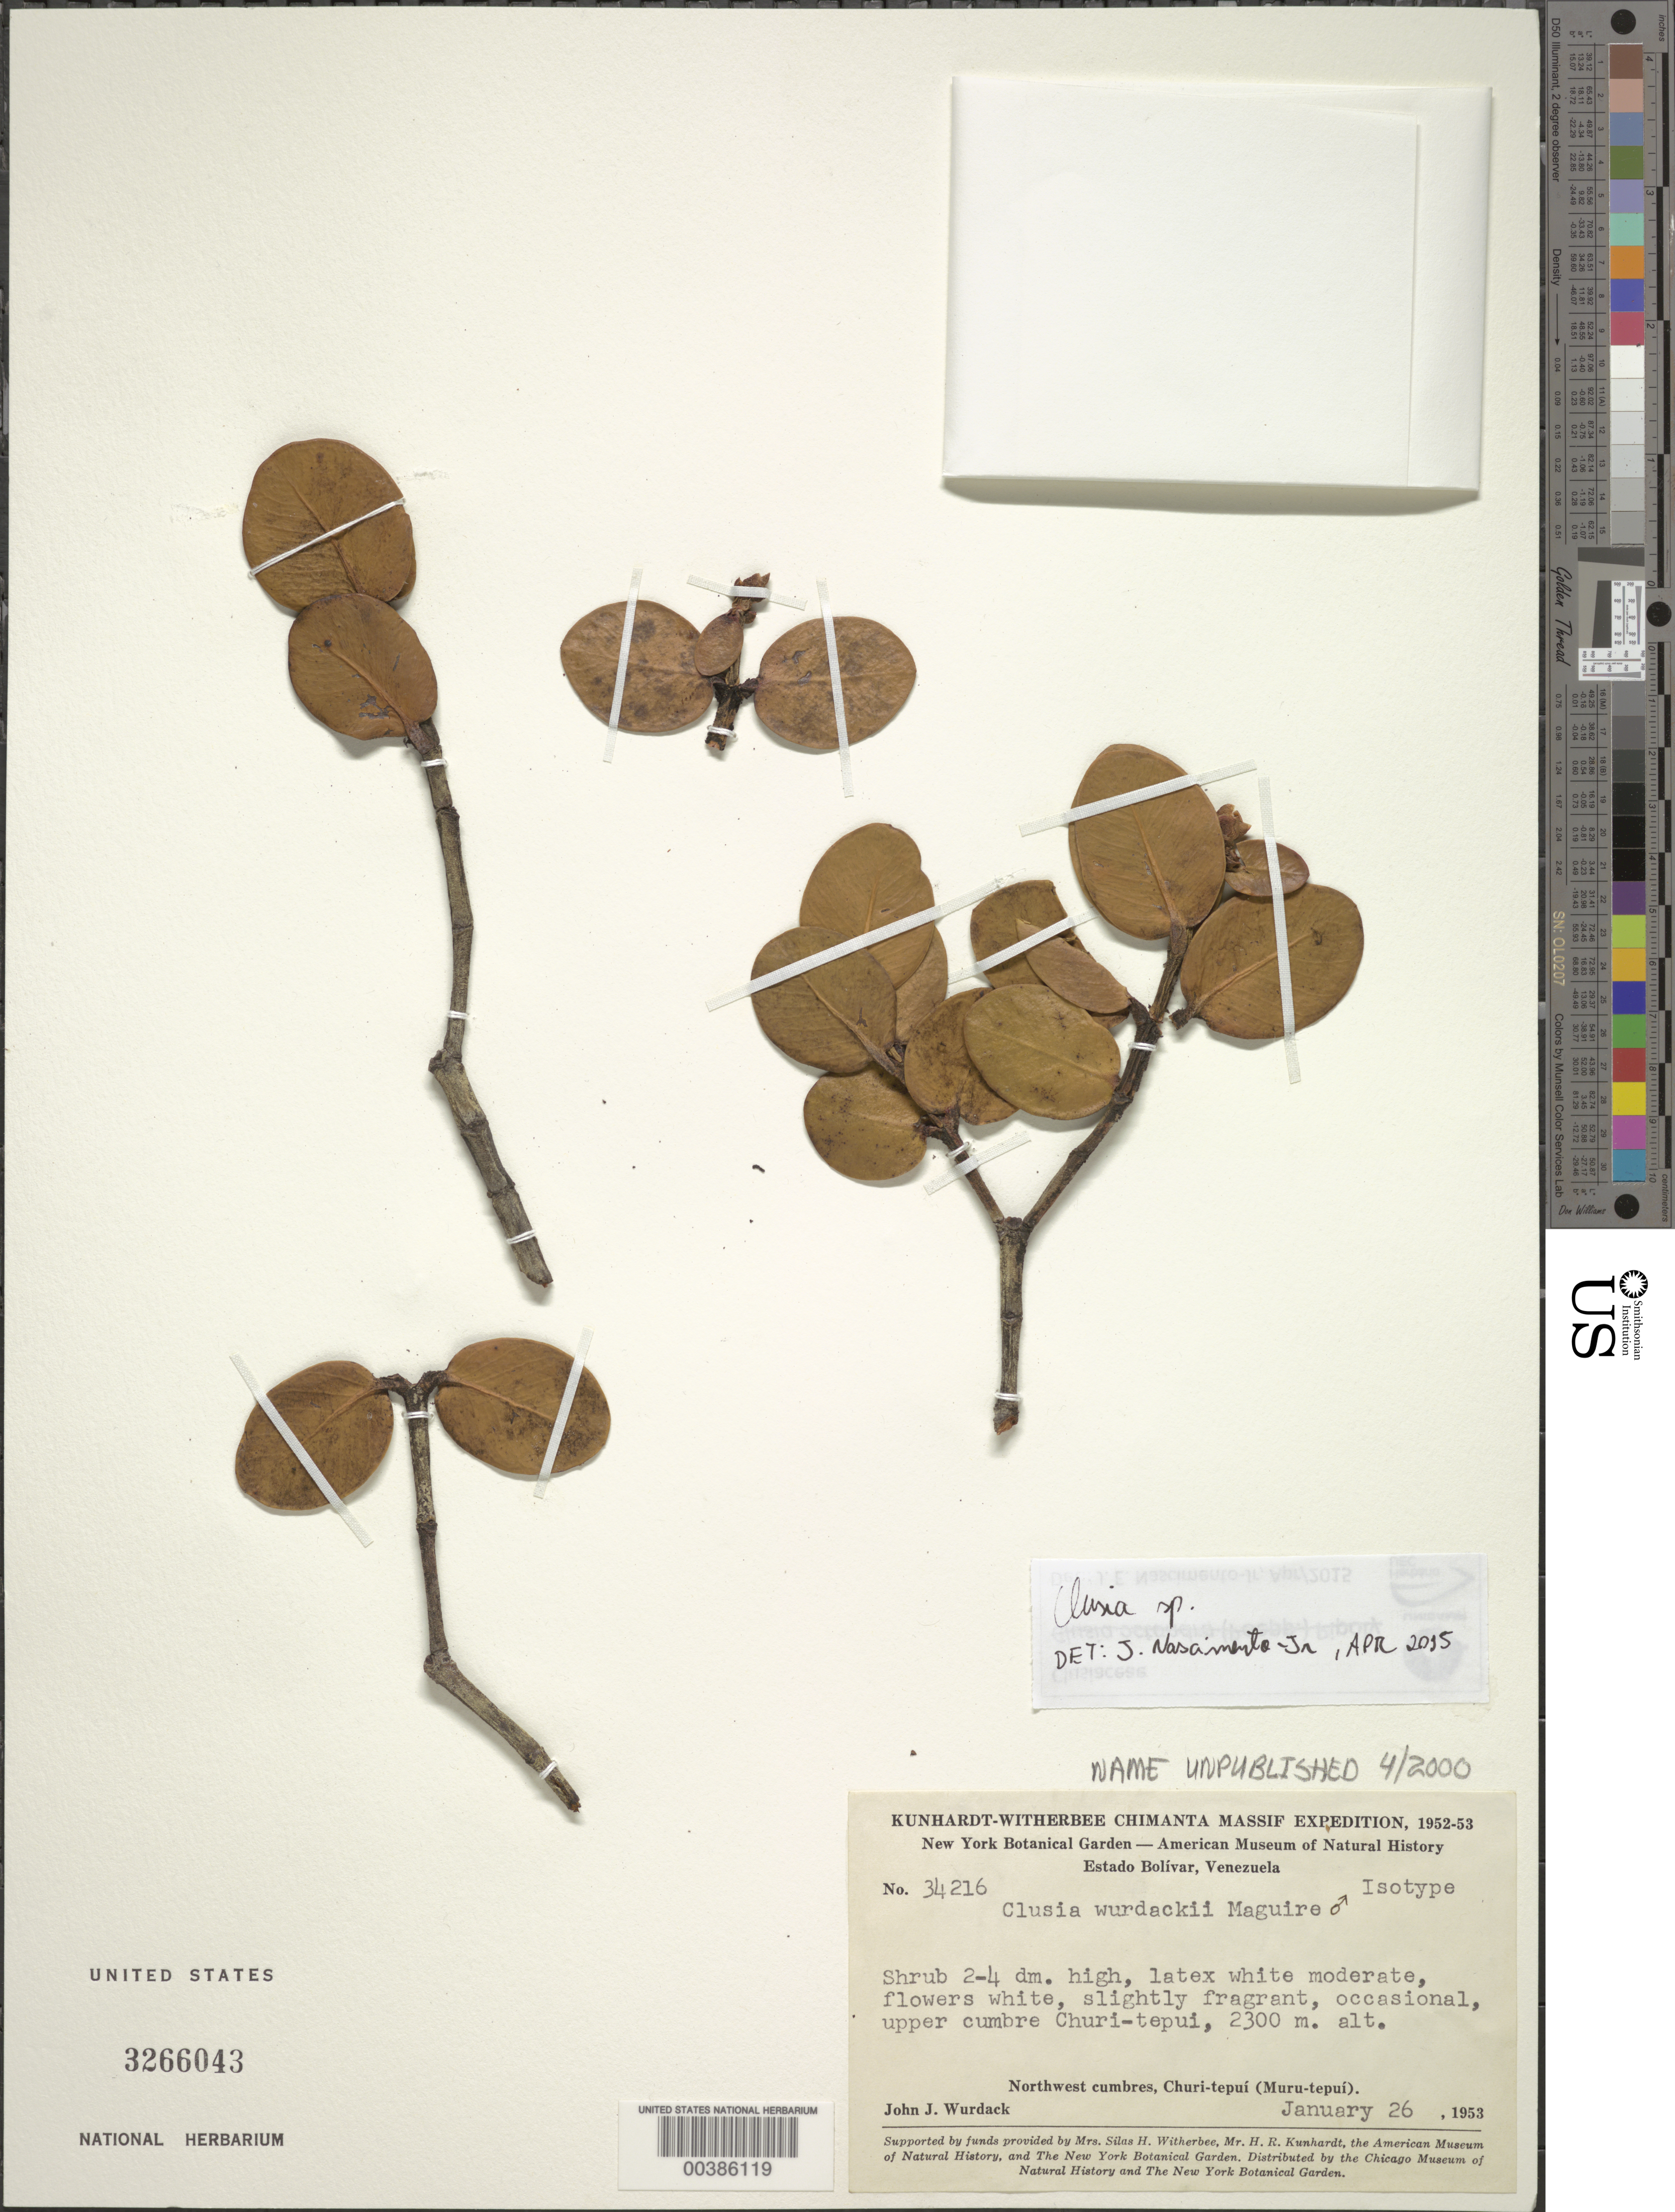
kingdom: Plantae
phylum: Tracheophyta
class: Magnoliopsida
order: Malpighiales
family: Clusiaceae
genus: Clusia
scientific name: Clusia sp.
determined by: Nascimento, Jose E., Jr.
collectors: J. J. Wurdack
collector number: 34216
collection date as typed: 26 Jan 1953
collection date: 1953-01-26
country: Venezuela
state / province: Bolivar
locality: Upper (nw) cumbre churi-tepui (muru-tepui)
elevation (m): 2300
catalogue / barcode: US 3266043